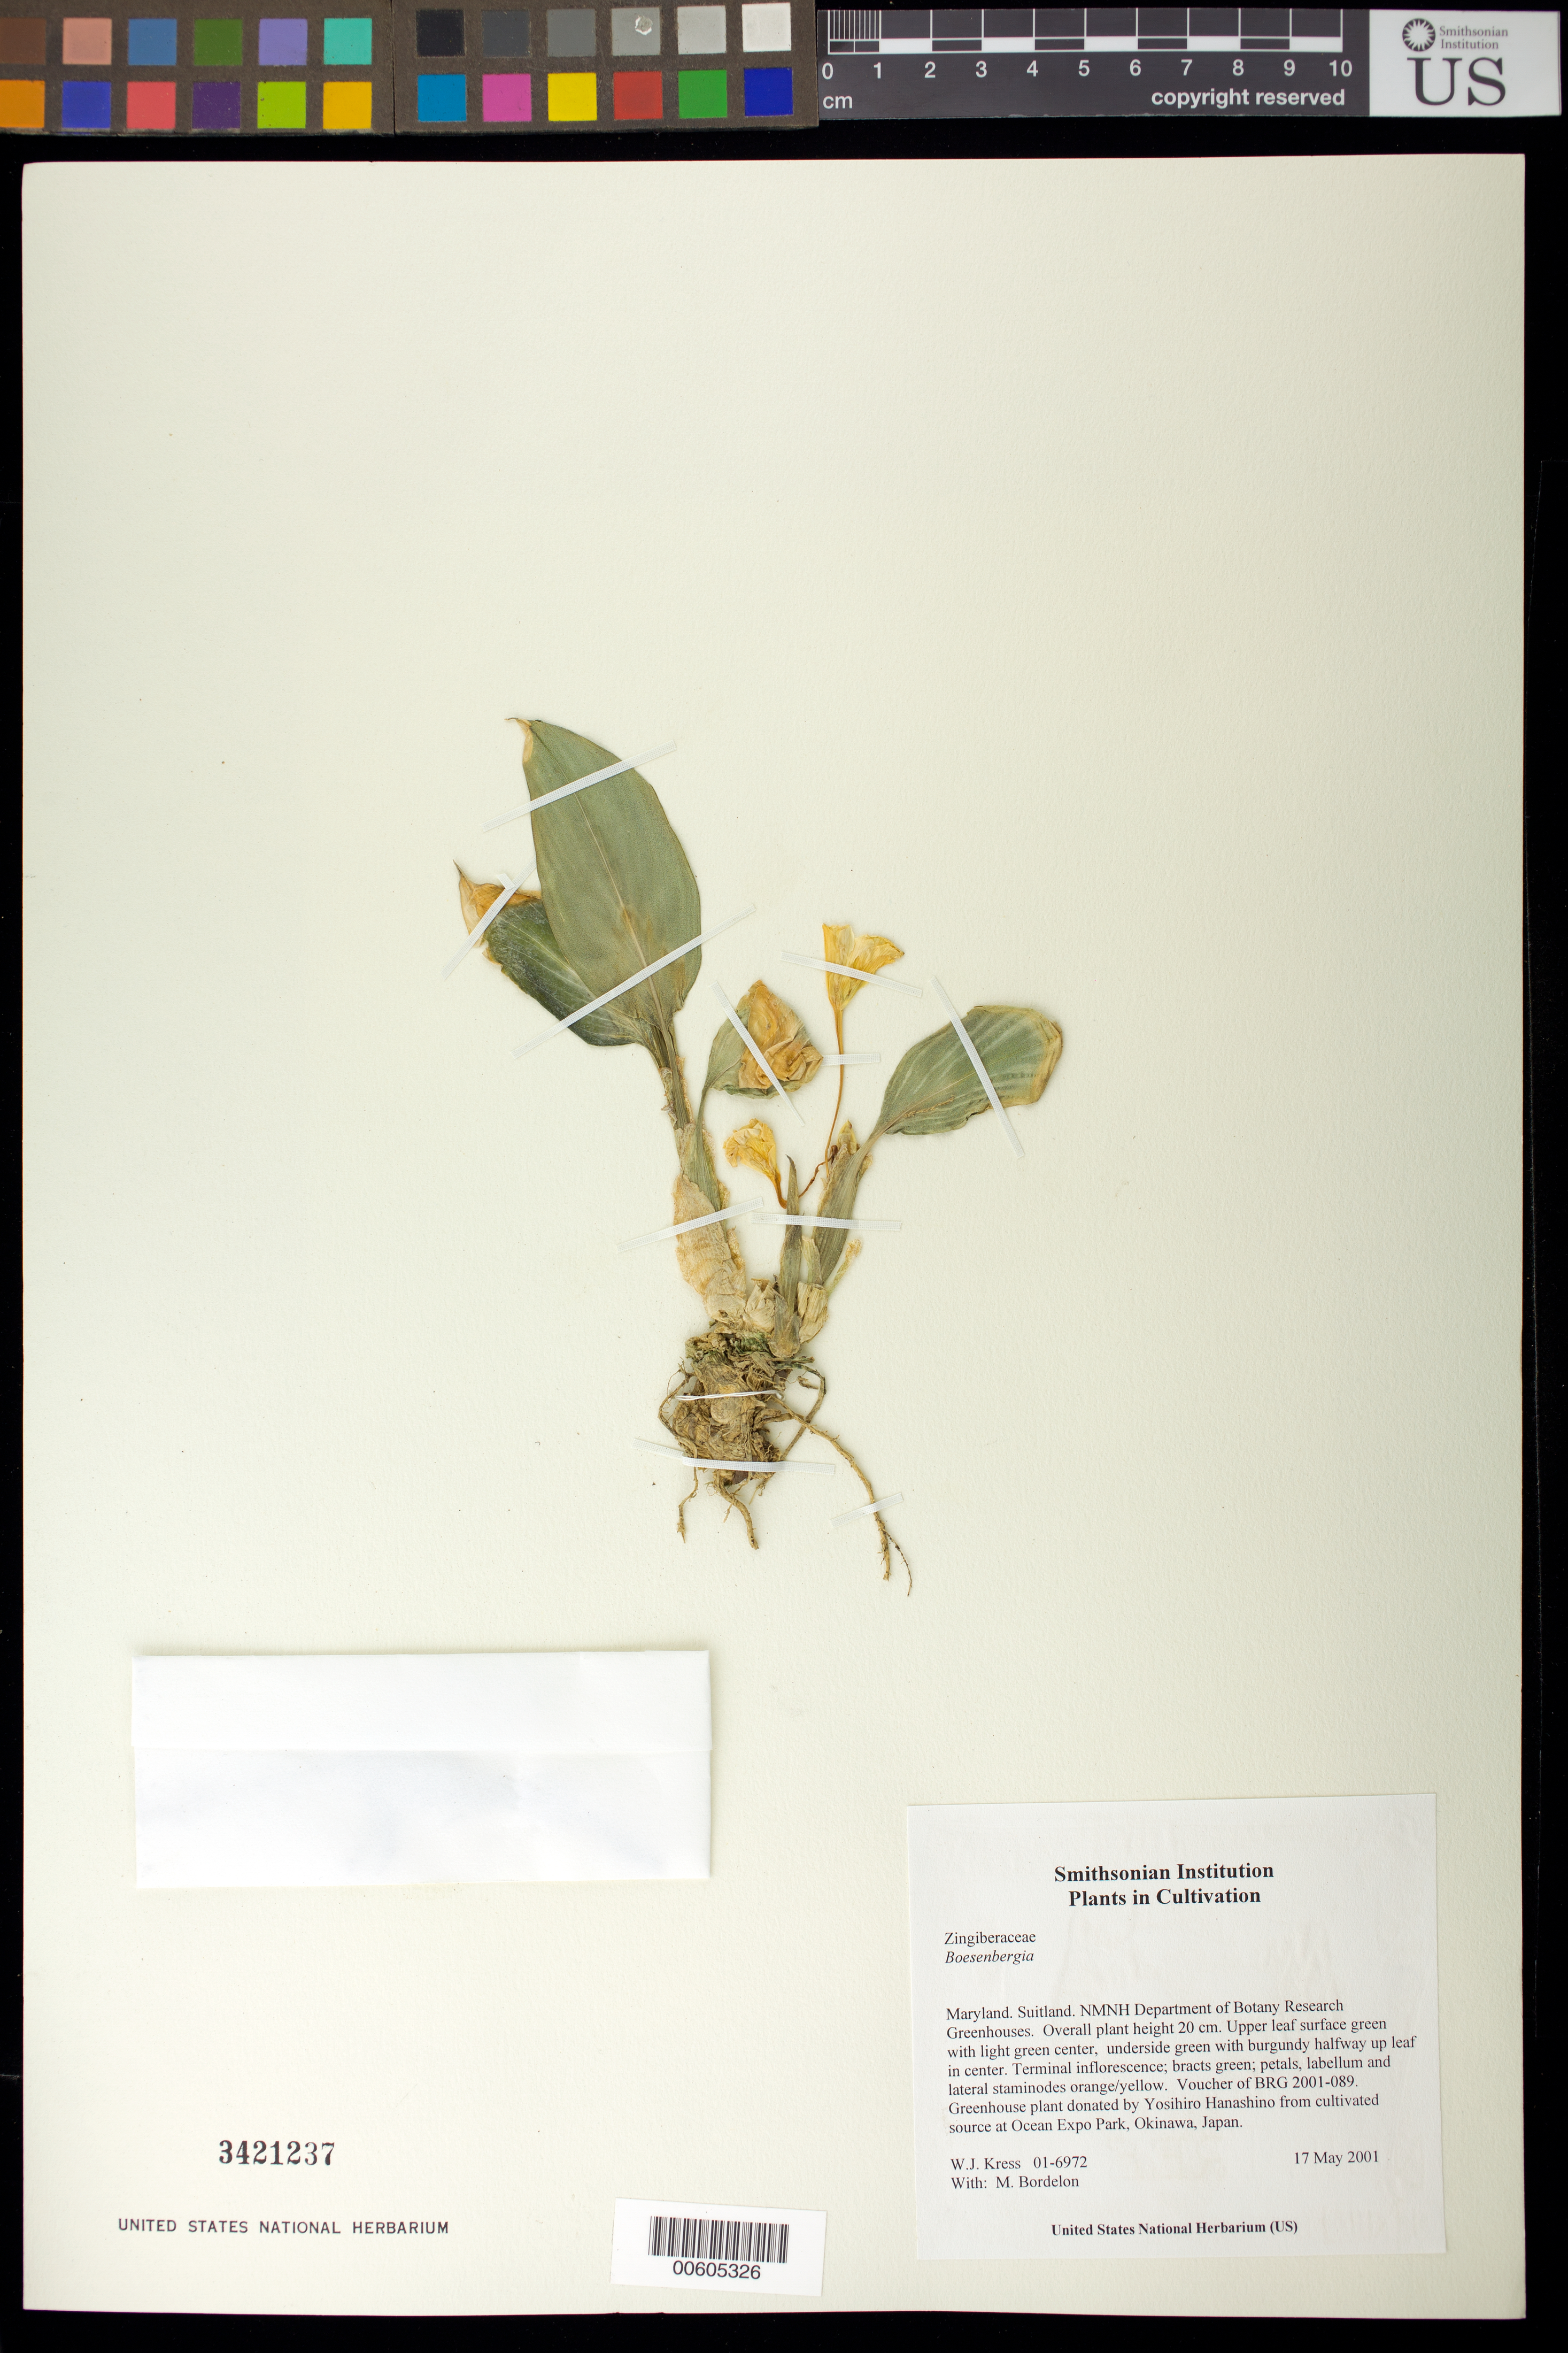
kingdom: Plantae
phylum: Tracheophyta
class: Liliopsida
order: Zingiberales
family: Zingiberaceae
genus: Boesenbergia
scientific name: Boesenbergia sp.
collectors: W. J. Kress & M. Bordelon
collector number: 01-6972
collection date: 2001-05-17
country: United States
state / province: Maryland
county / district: Prince George's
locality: NMNH Botany Research Greenhouses. Suitland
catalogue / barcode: US 3421237